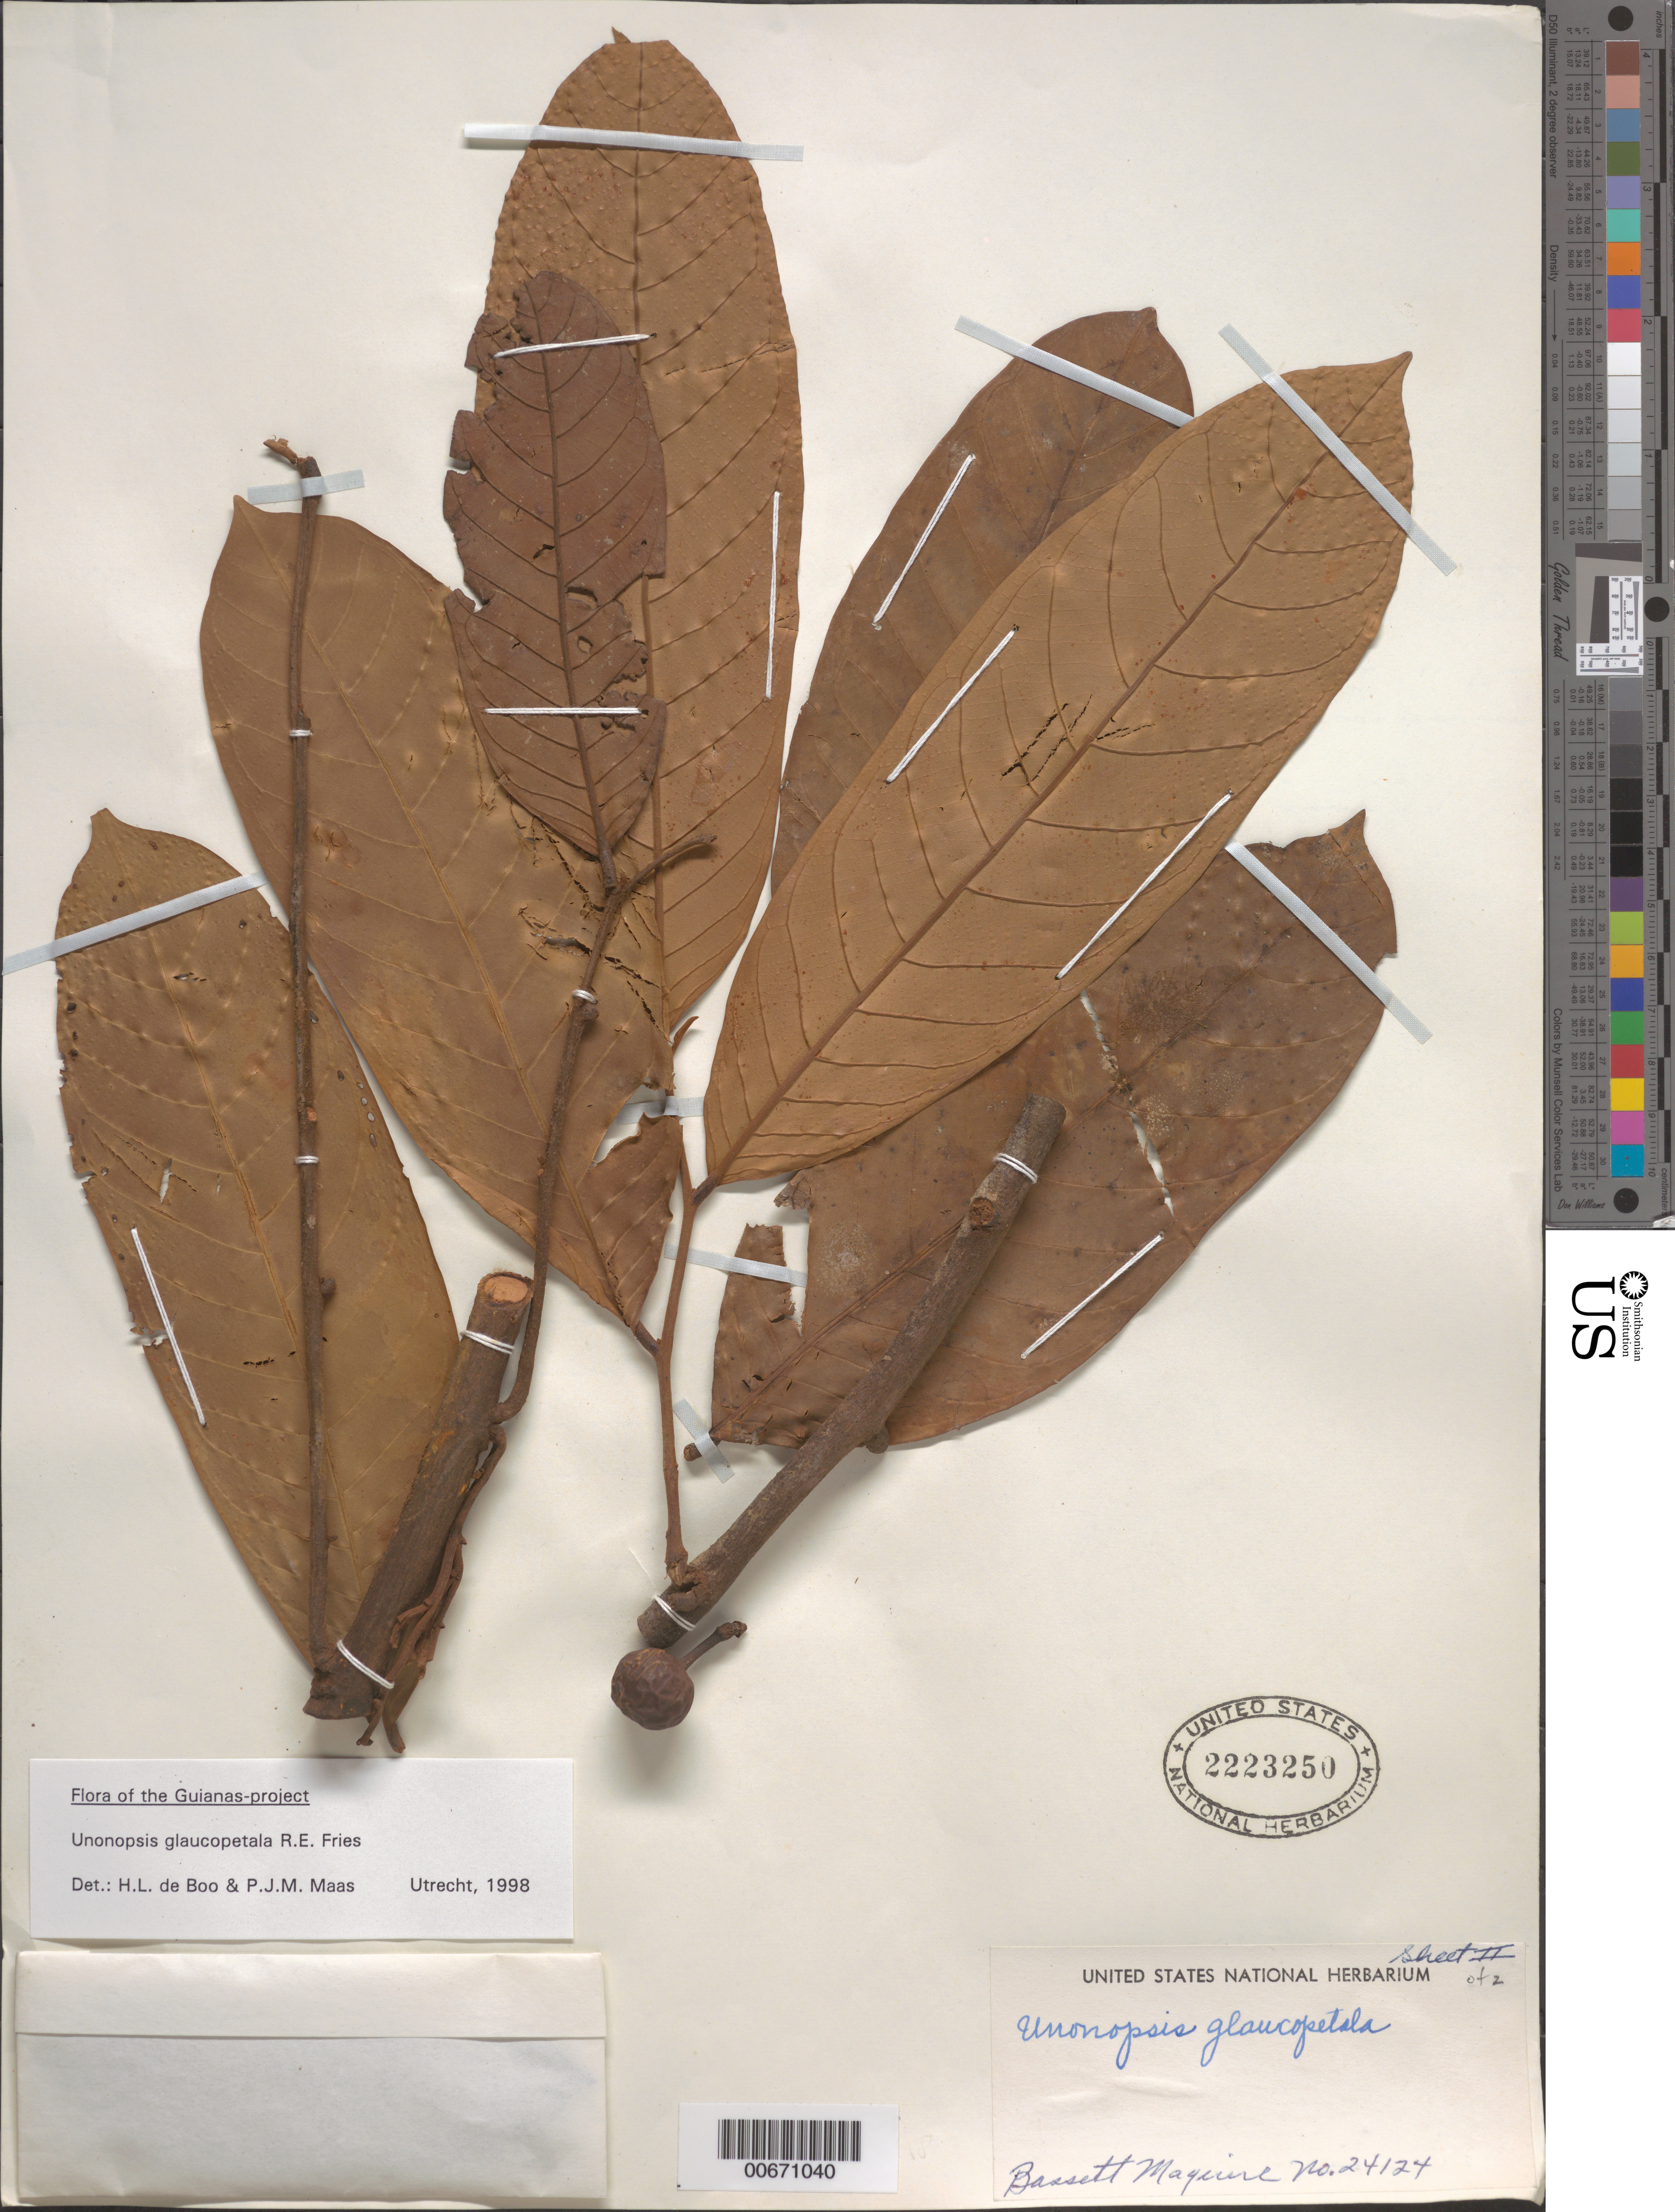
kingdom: Plantae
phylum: Tracheophyta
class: Magnoliopsida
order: Magnoliales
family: Annonaceae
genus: Unonopsis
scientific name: Unonopsis glaucopetala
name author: R.E. Fr.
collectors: B. Maguire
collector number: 24124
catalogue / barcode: US 2223250